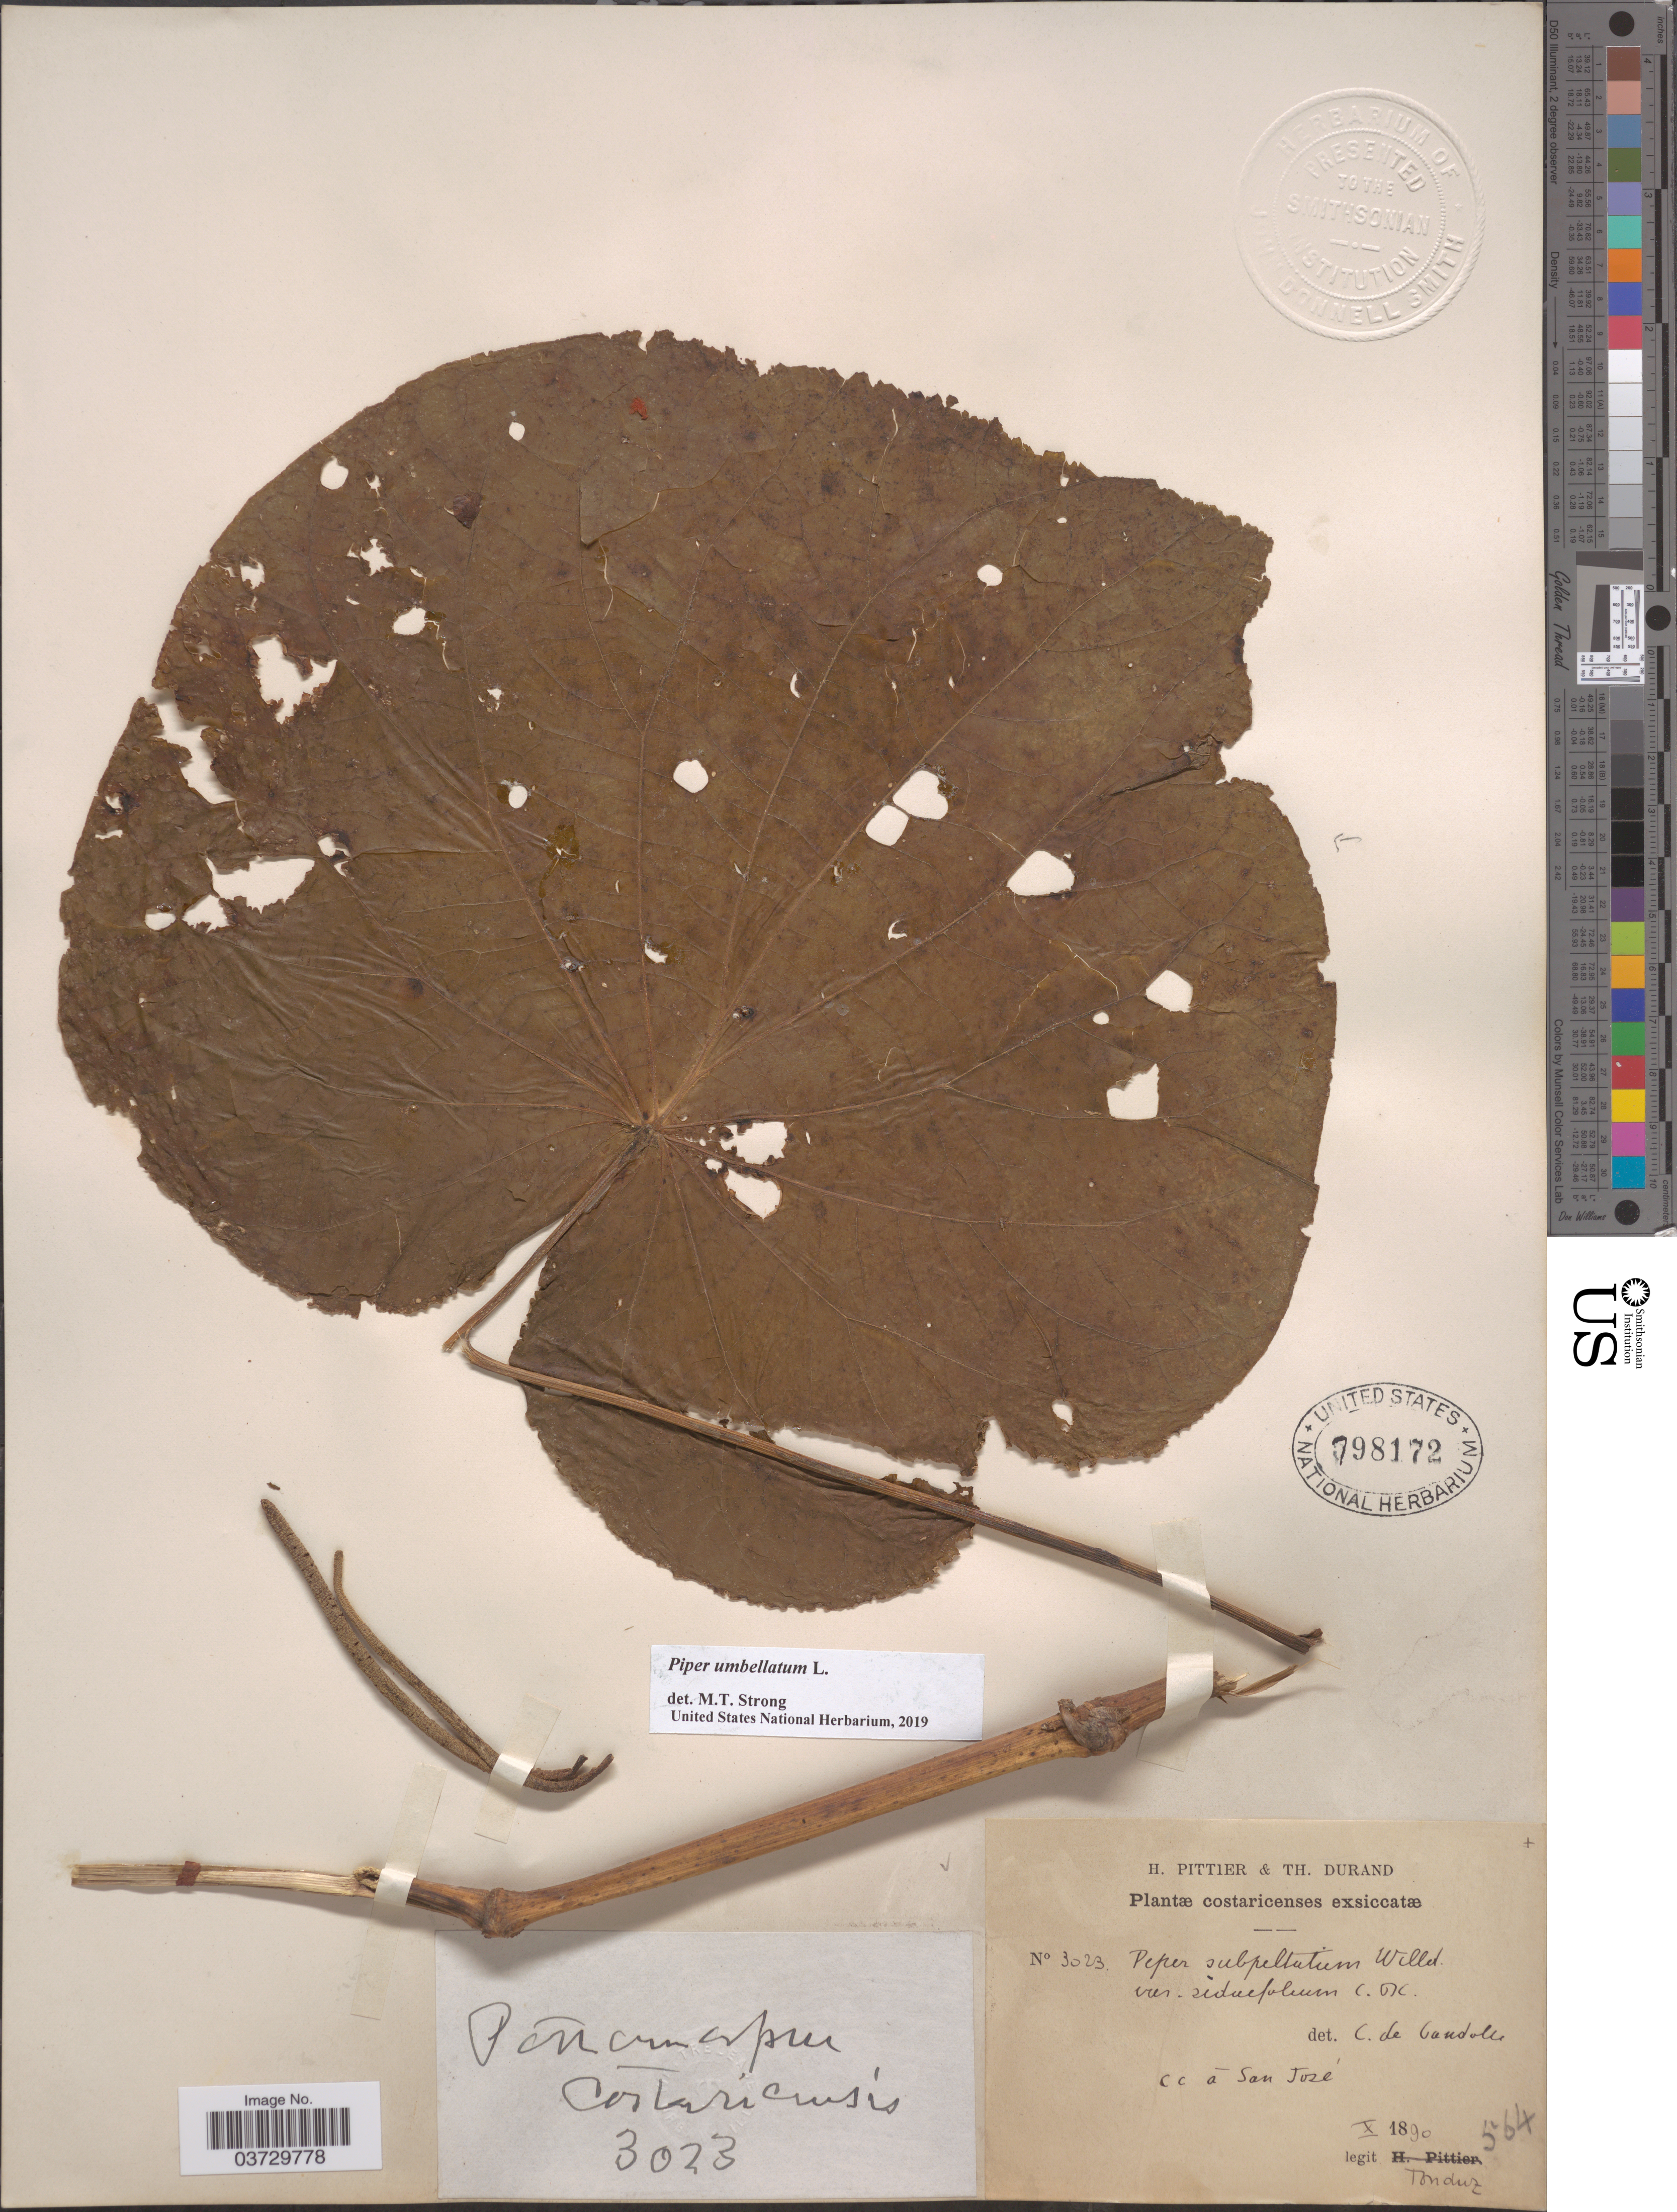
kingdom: Plantae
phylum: Tracheophyta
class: Magnoliopsida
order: Piperales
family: Piperaceae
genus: Piper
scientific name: Piper umbellatum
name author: L.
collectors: Tonduz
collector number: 3023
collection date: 1890-10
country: Costa Rica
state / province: San José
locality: C c à San José.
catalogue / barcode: US 798172